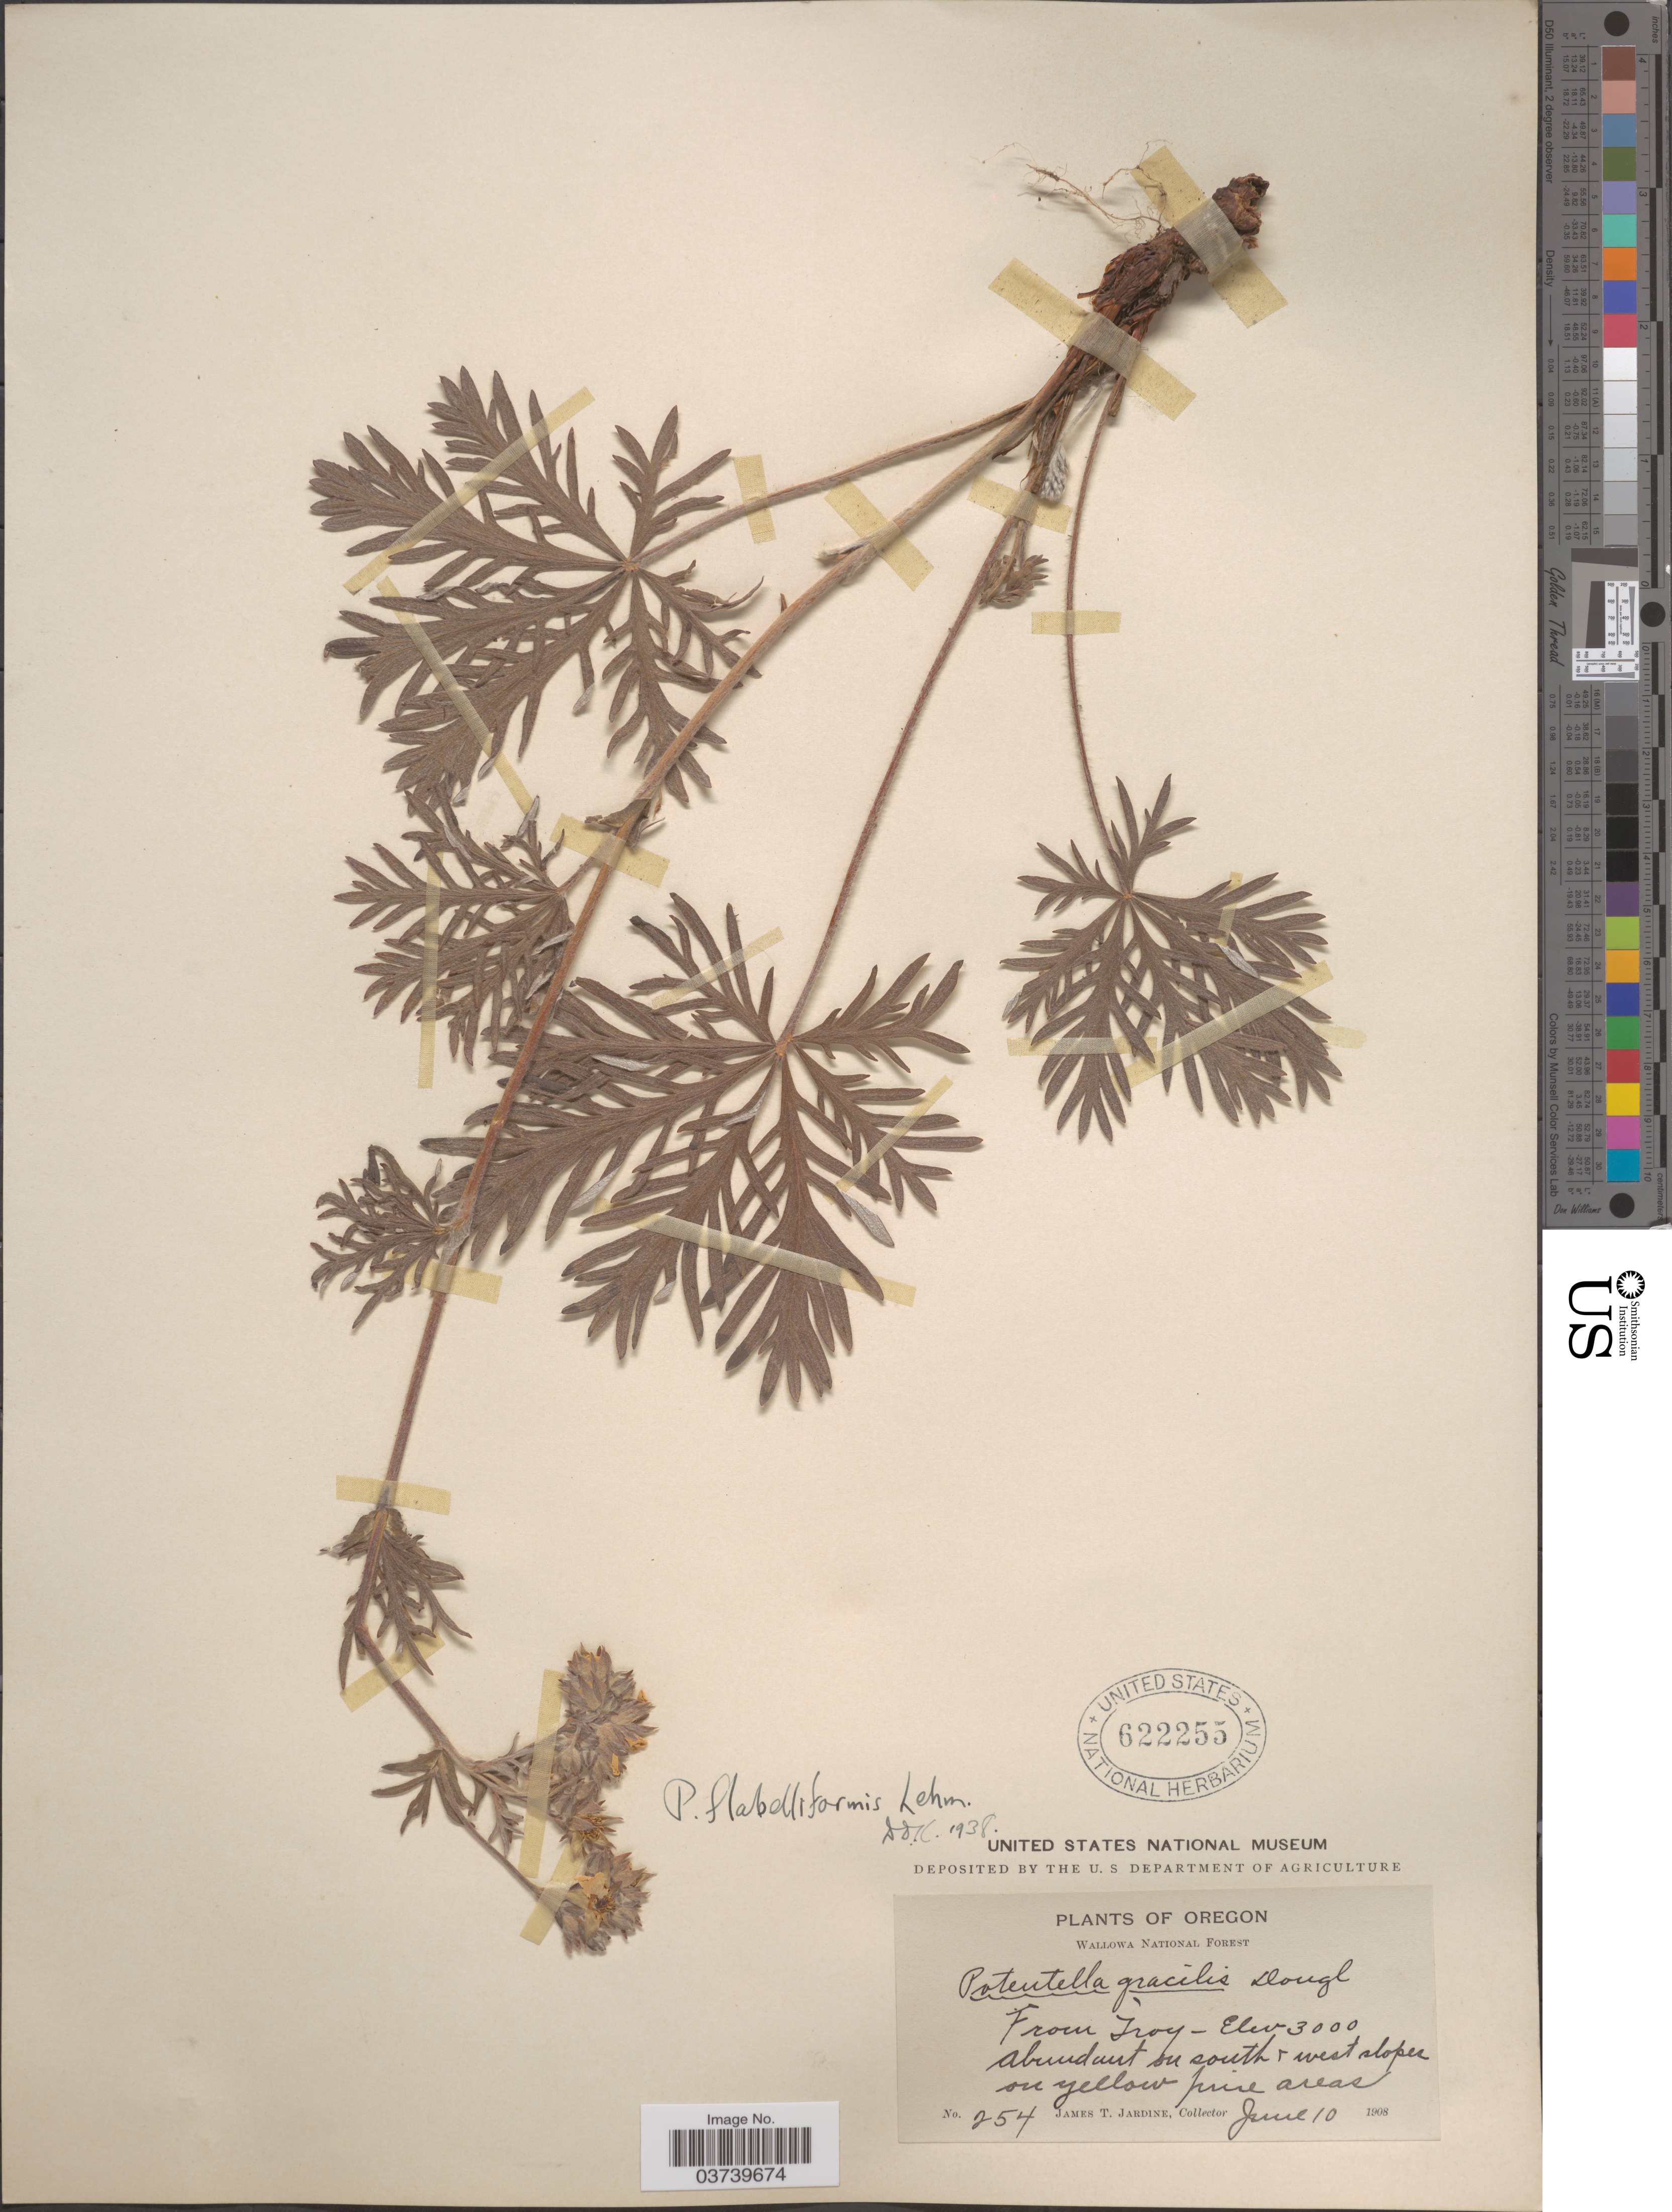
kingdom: Plantae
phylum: Tracheophyta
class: Magnoliopsida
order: Rosales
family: Rosaceae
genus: Potentilla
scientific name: Potentilla gracilis var. flabelliformis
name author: (Lehm.) Nutt.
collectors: J. T. Jardine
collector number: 254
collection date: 1908-06-10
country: United States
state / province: Oregon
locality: Wallowa National Forest. From Troy. Abundant on south & west slopes on yellow pine areas.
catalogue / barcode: US 622255